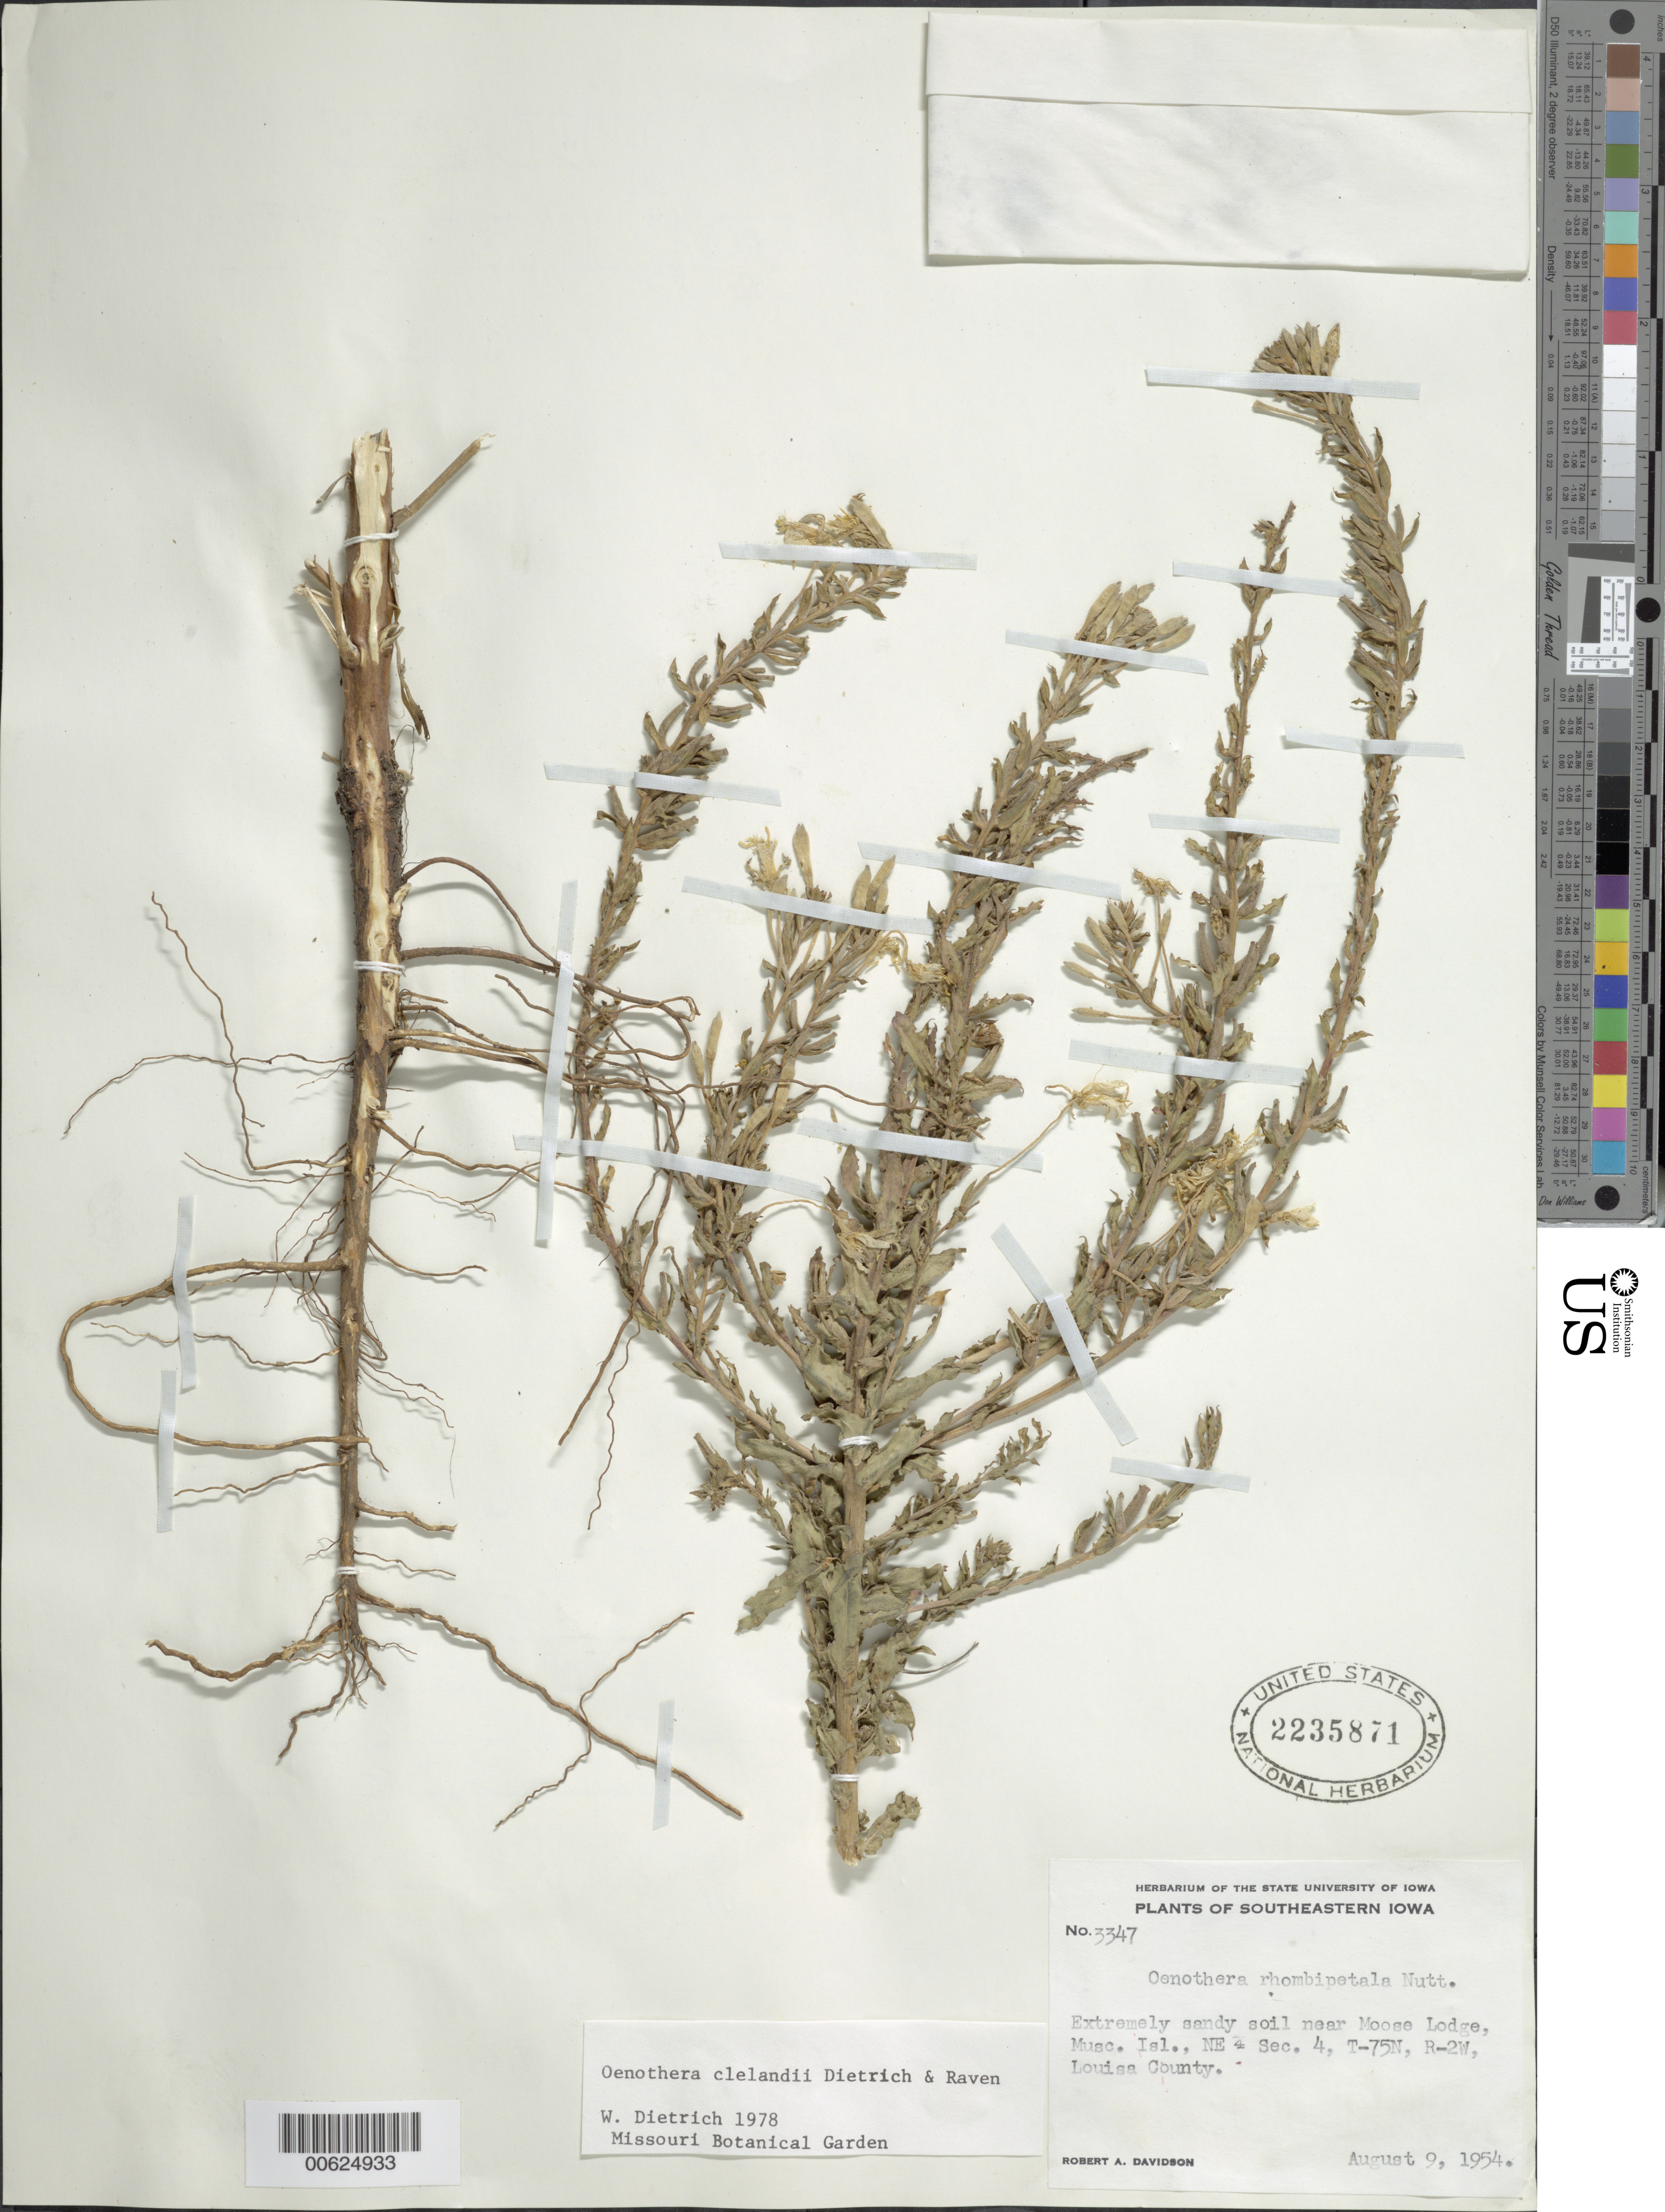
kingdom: Plantae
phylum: Tracheophyta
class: Magnoliopsida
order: Myrtales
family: Onagraceae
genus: Oenothera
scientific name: Oenothera clelandii W. Dietr., P.H. Raven & W.L. Wagner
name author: W. Dietr. et al.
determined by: Dietrich, W.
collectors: R. A. Davidson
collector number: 3347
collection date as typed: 09 Aug 1954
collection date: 1954-08-09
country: United States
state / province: Iowa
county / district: Louisa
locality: Near Moose Lodge, Musc. Lake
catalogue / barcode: US 2235871